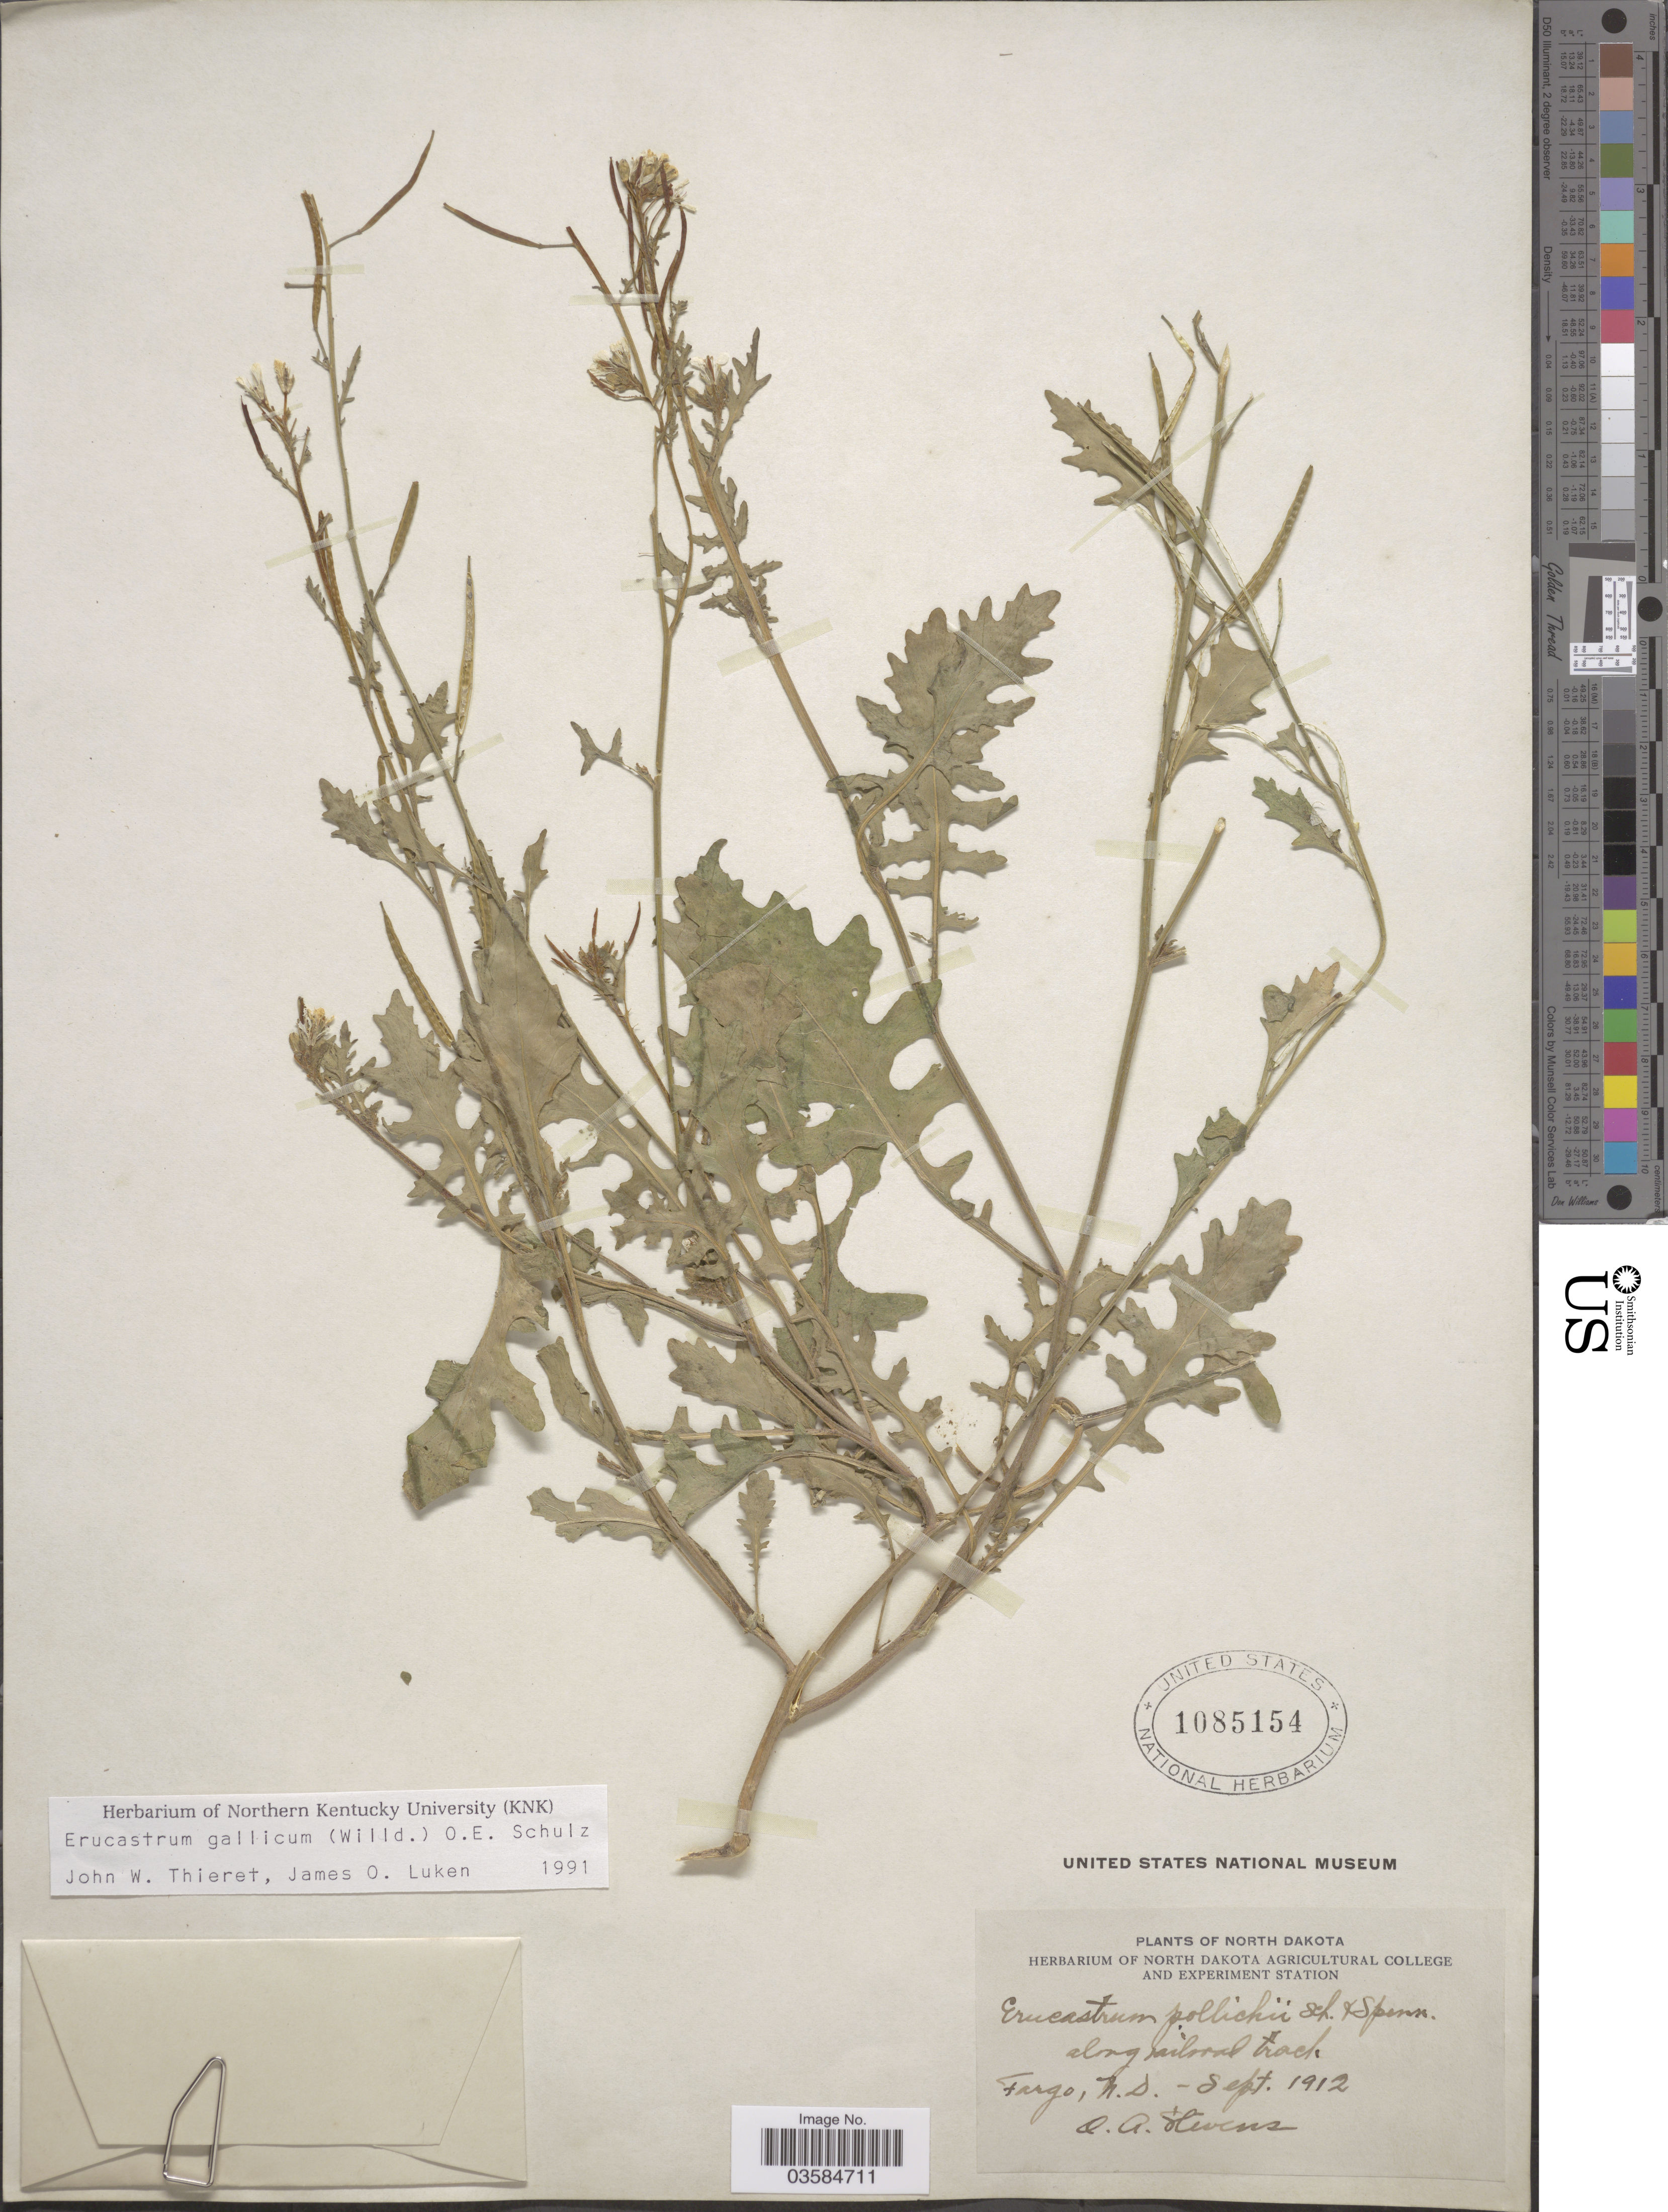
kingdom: Plantae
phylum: Tracheophyta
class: Magnoliopsida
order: Brassicales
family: Brassicaceae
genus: Erucastrum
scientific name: Erucastrum gallicum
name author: (Willd.) O.E. Schulz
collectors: O. A. Stevens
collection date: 1912-09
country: United States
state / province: North Dakota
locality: Along railroad track. Fargo.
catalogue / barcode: US 1085154